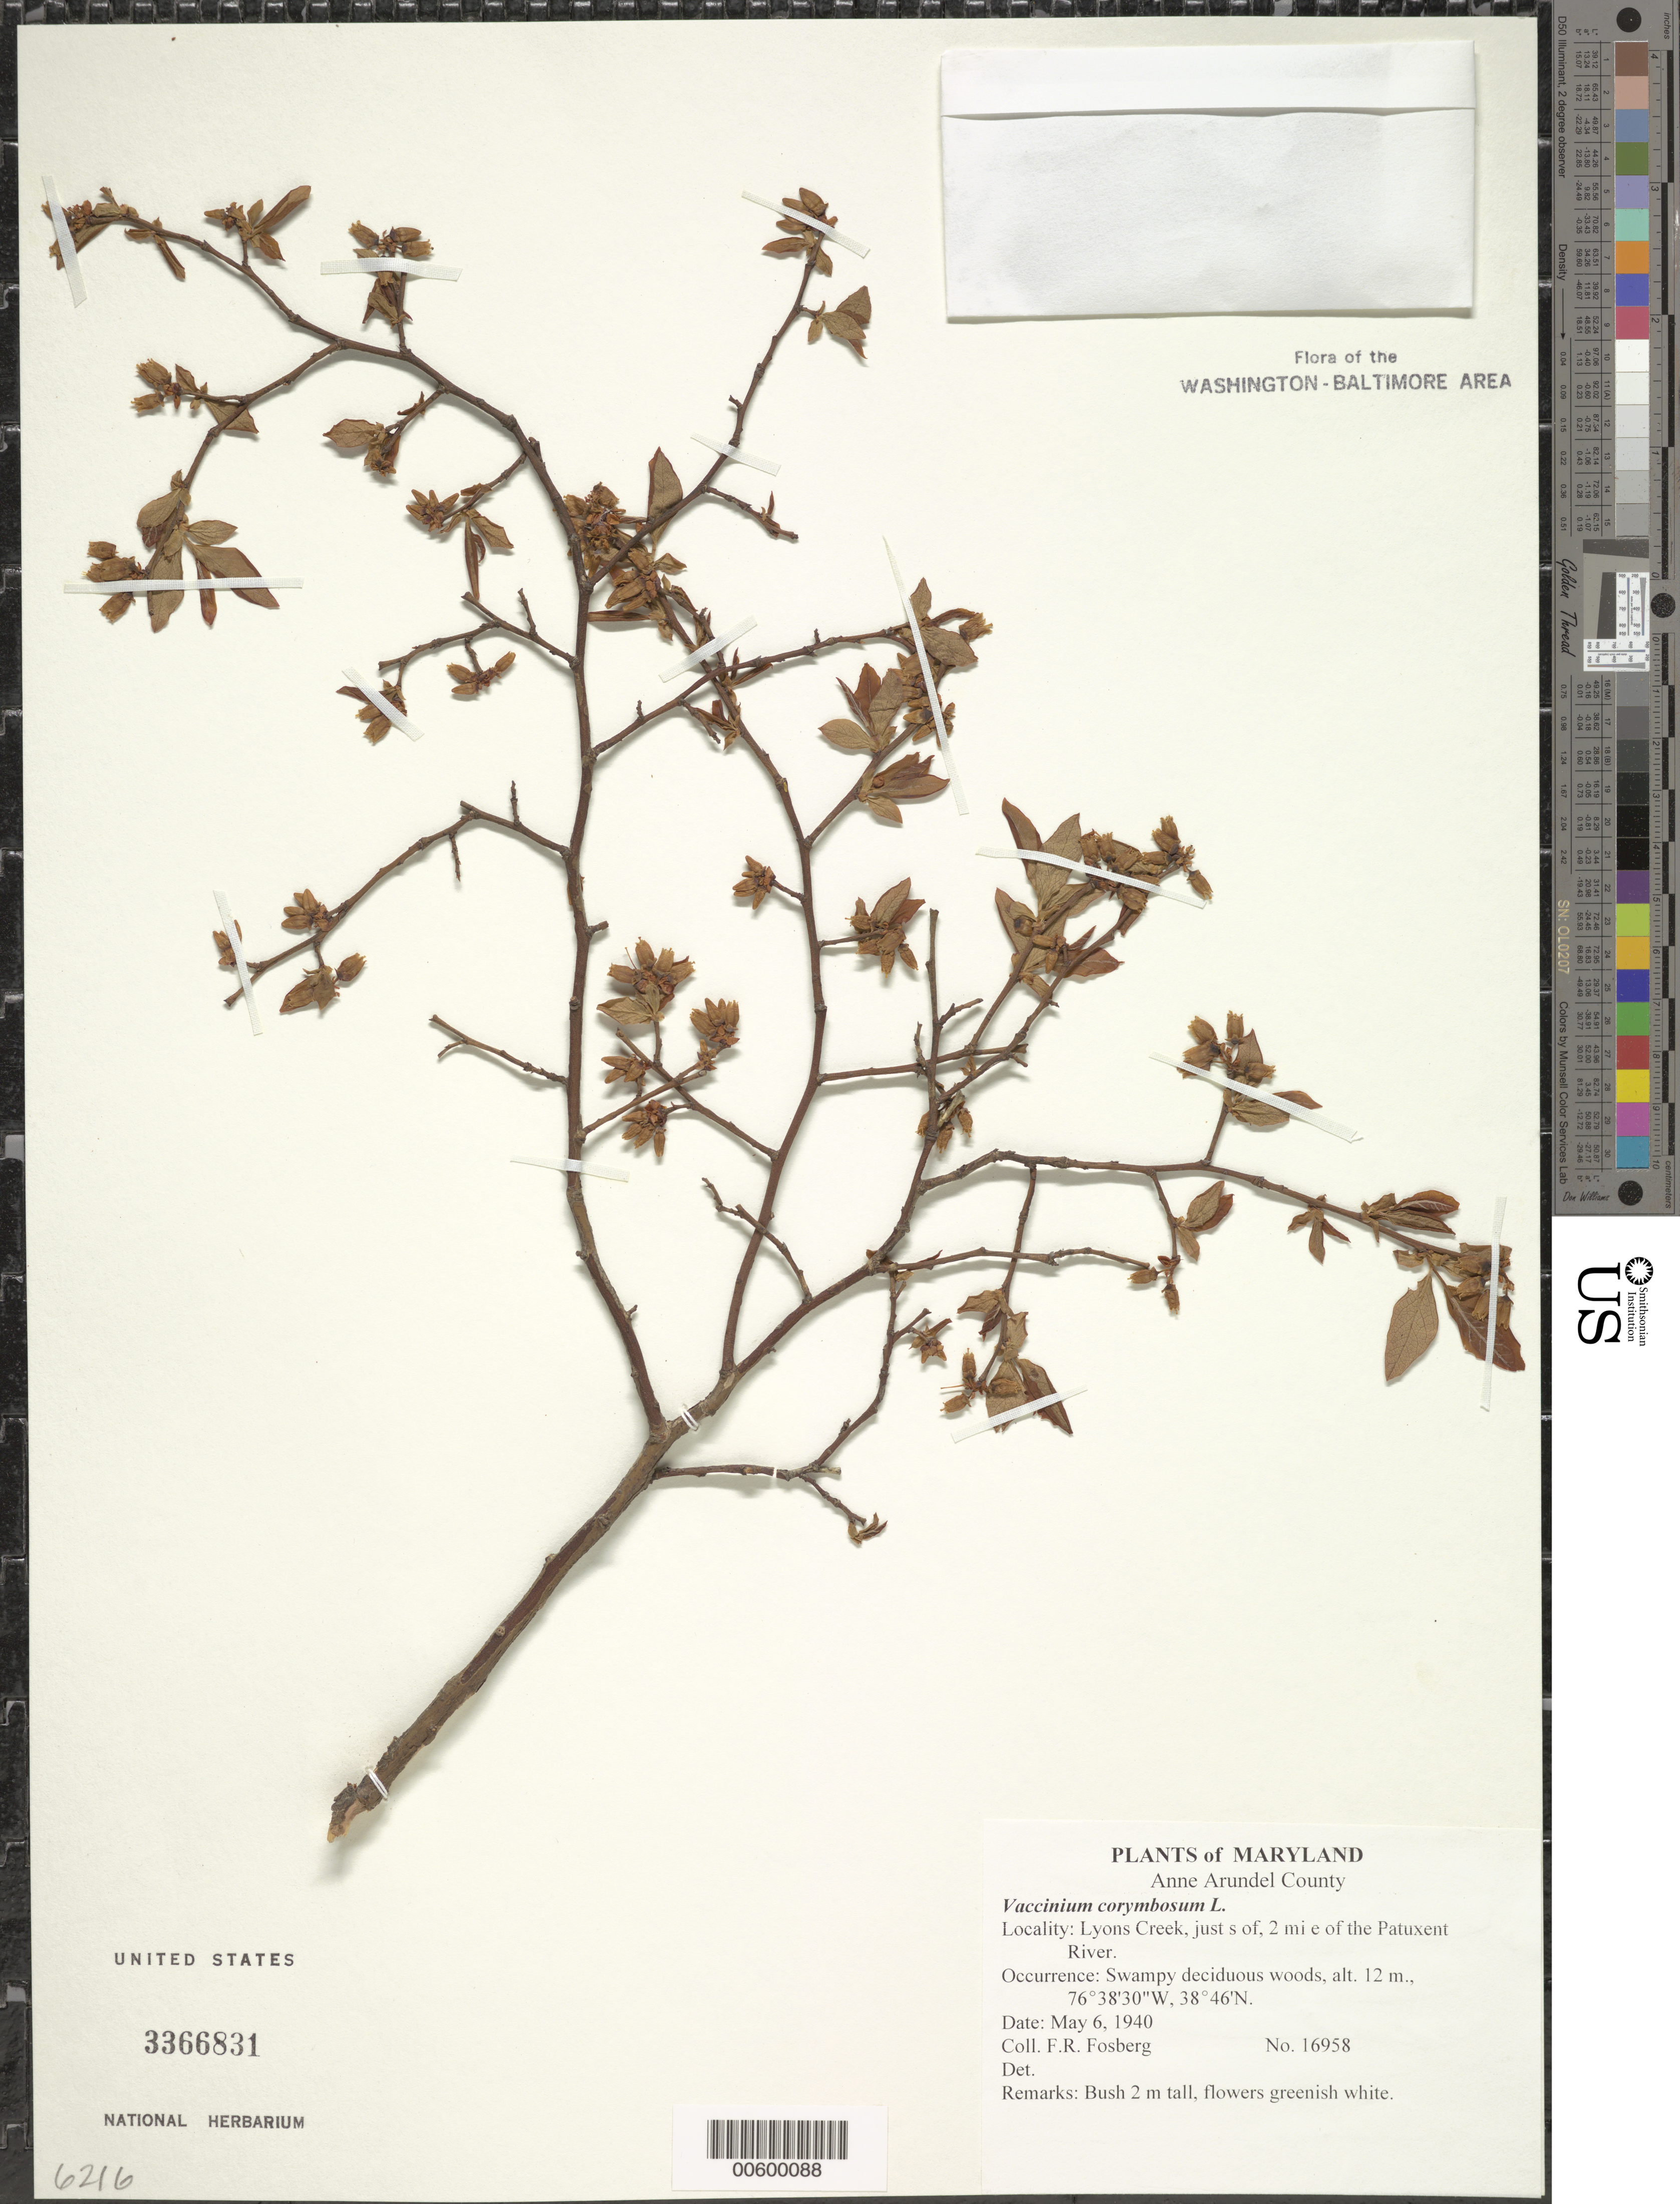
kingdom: Plantae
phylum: Tracheophyta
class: Magnoliopsida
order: Ericales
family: Ericaceae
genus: Vaccinium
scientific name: Vaccinium corymbosum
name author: L.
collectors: F. R. Fosberg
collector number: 16958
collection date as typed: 06 May 1940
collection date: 1940-05-06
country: United States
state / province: Maryland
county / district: Anne Arundel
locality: Lyons Creek, just S of, 2 mi E of the Patuxent River.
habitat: Swampy deciduous woods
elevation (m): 12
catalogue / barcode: US 3366831